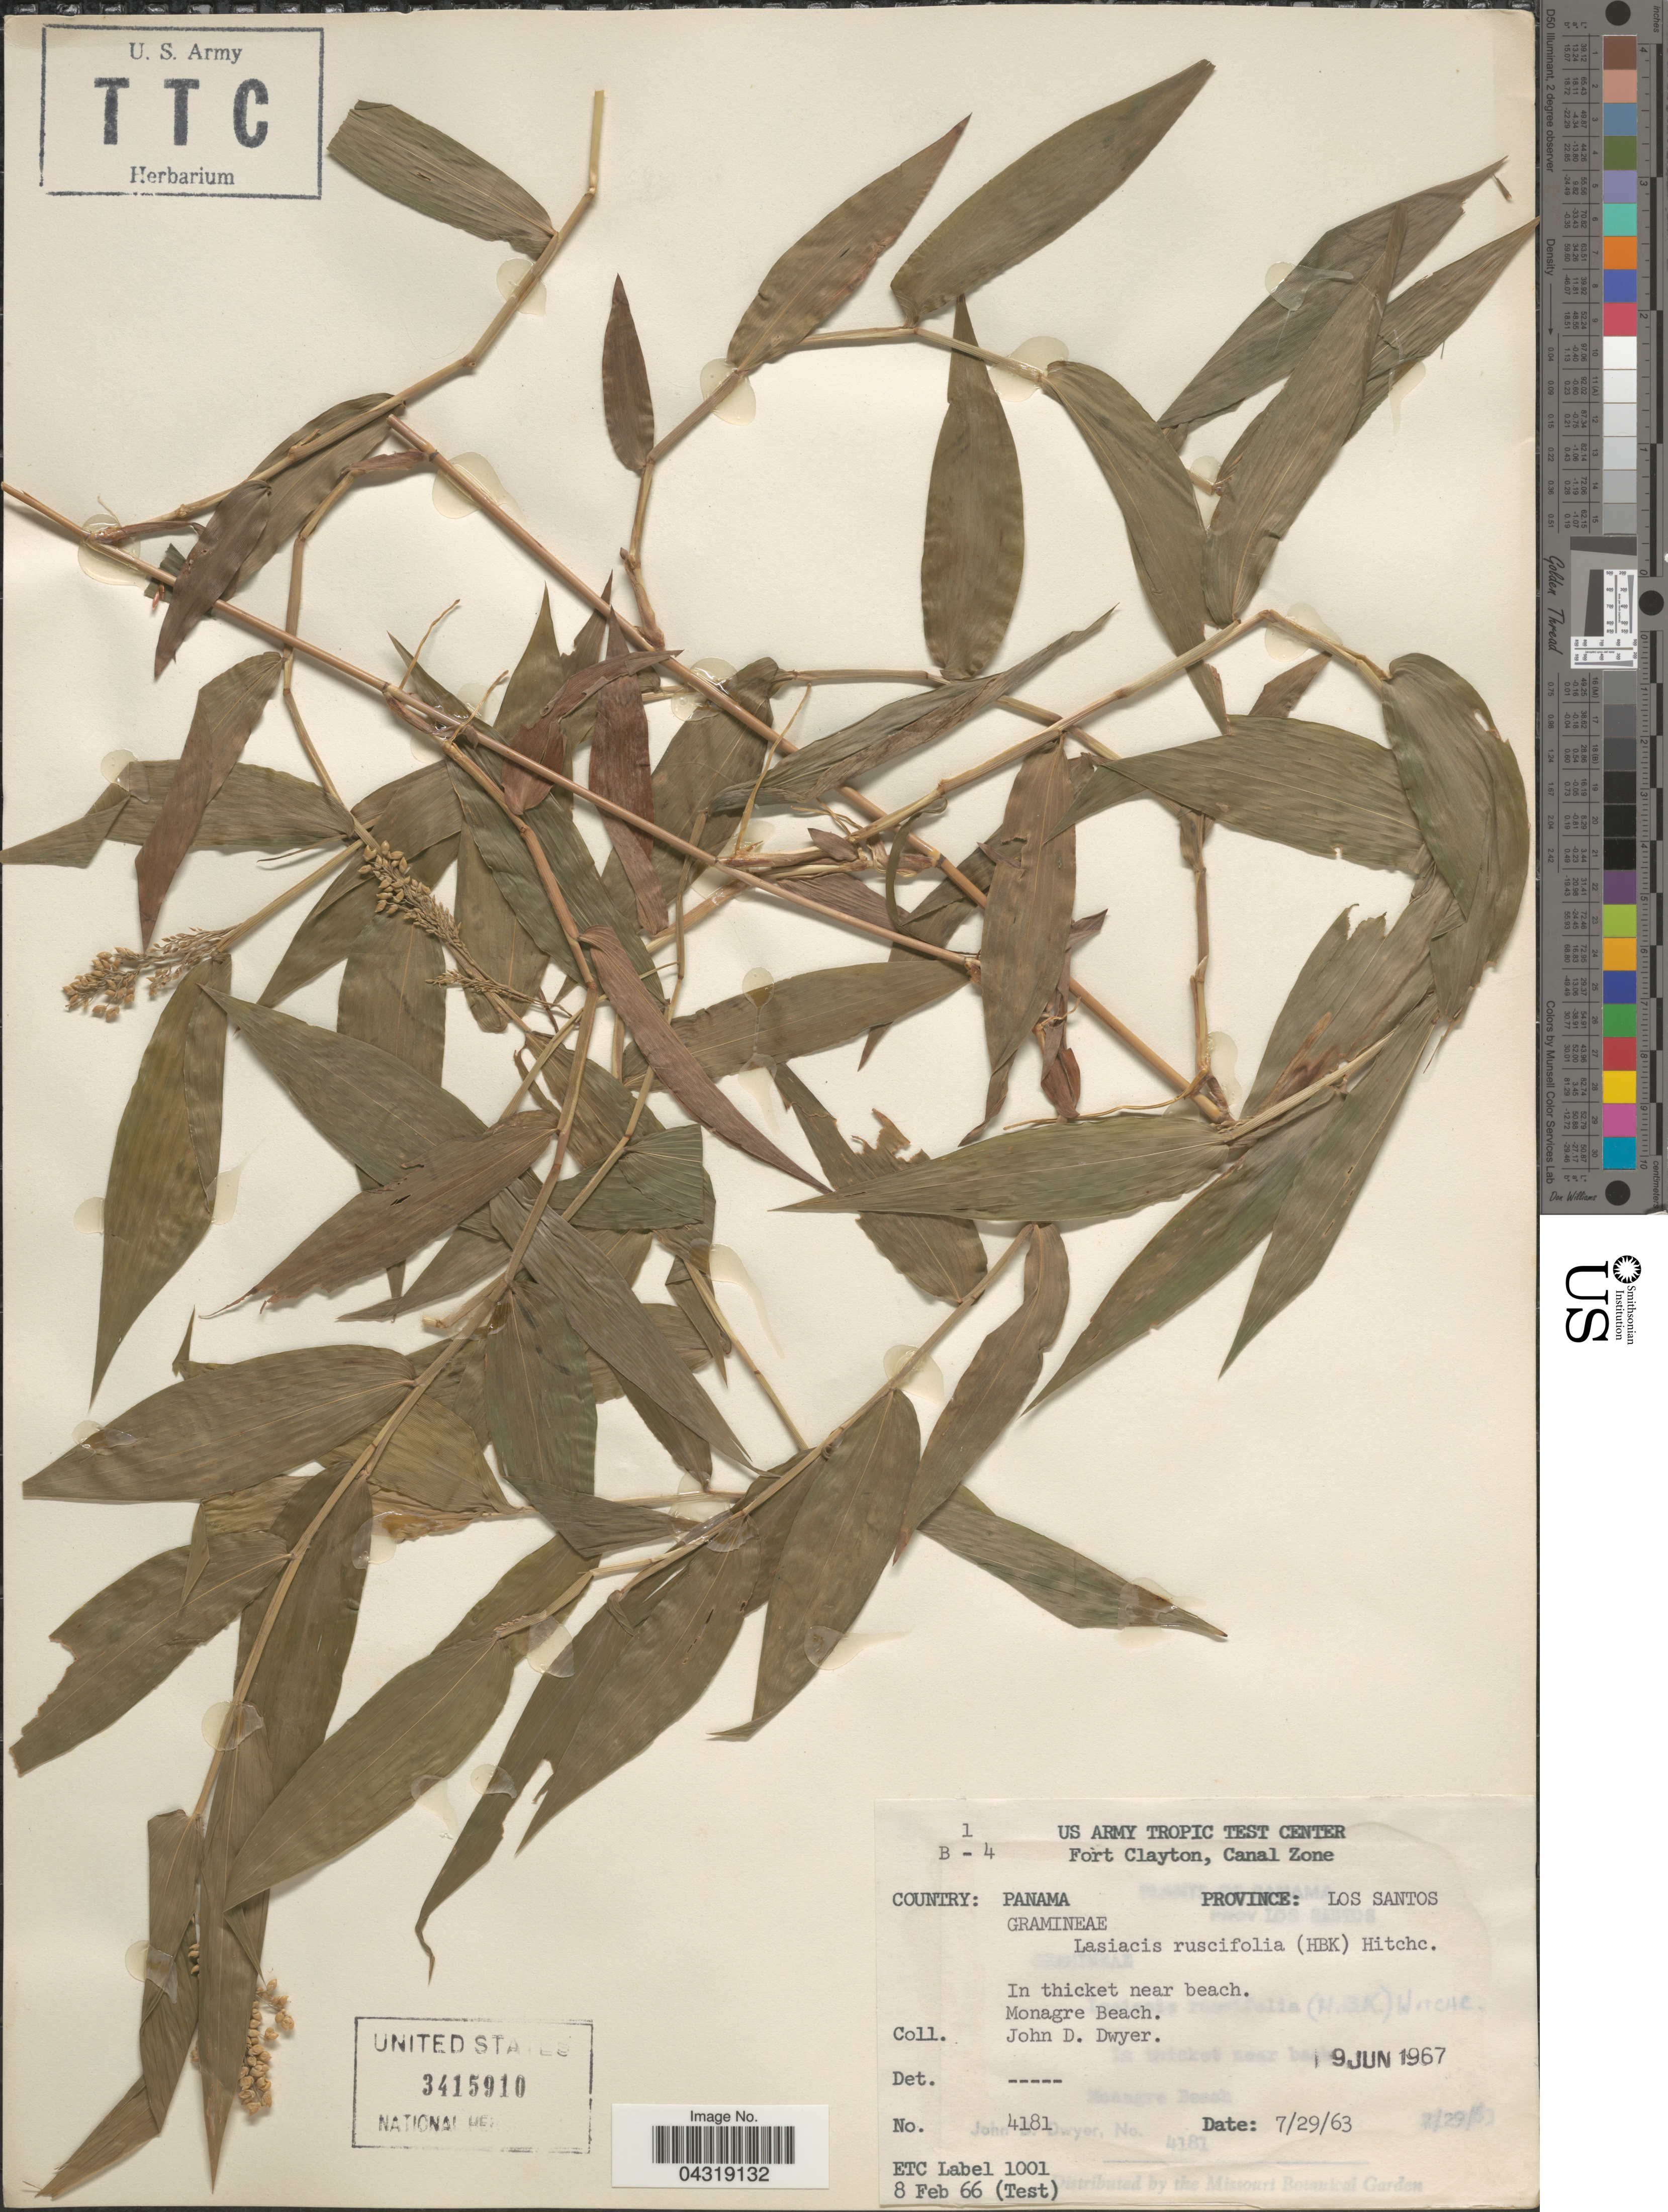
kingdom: Plantae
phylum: Tracheophyta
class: Liliopsida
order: Poales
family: Poaceae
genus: Lasiacis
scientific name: Lasiacis ruscifolia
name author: (Kunth) Hitchc.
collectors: J. D. Dwyer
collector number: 4181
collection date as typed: Transcribed d/m/y: 29/7/63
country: Panama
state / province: Los Santos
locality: In thicket near beach. Monagre Beach.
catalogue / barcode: US 3415910